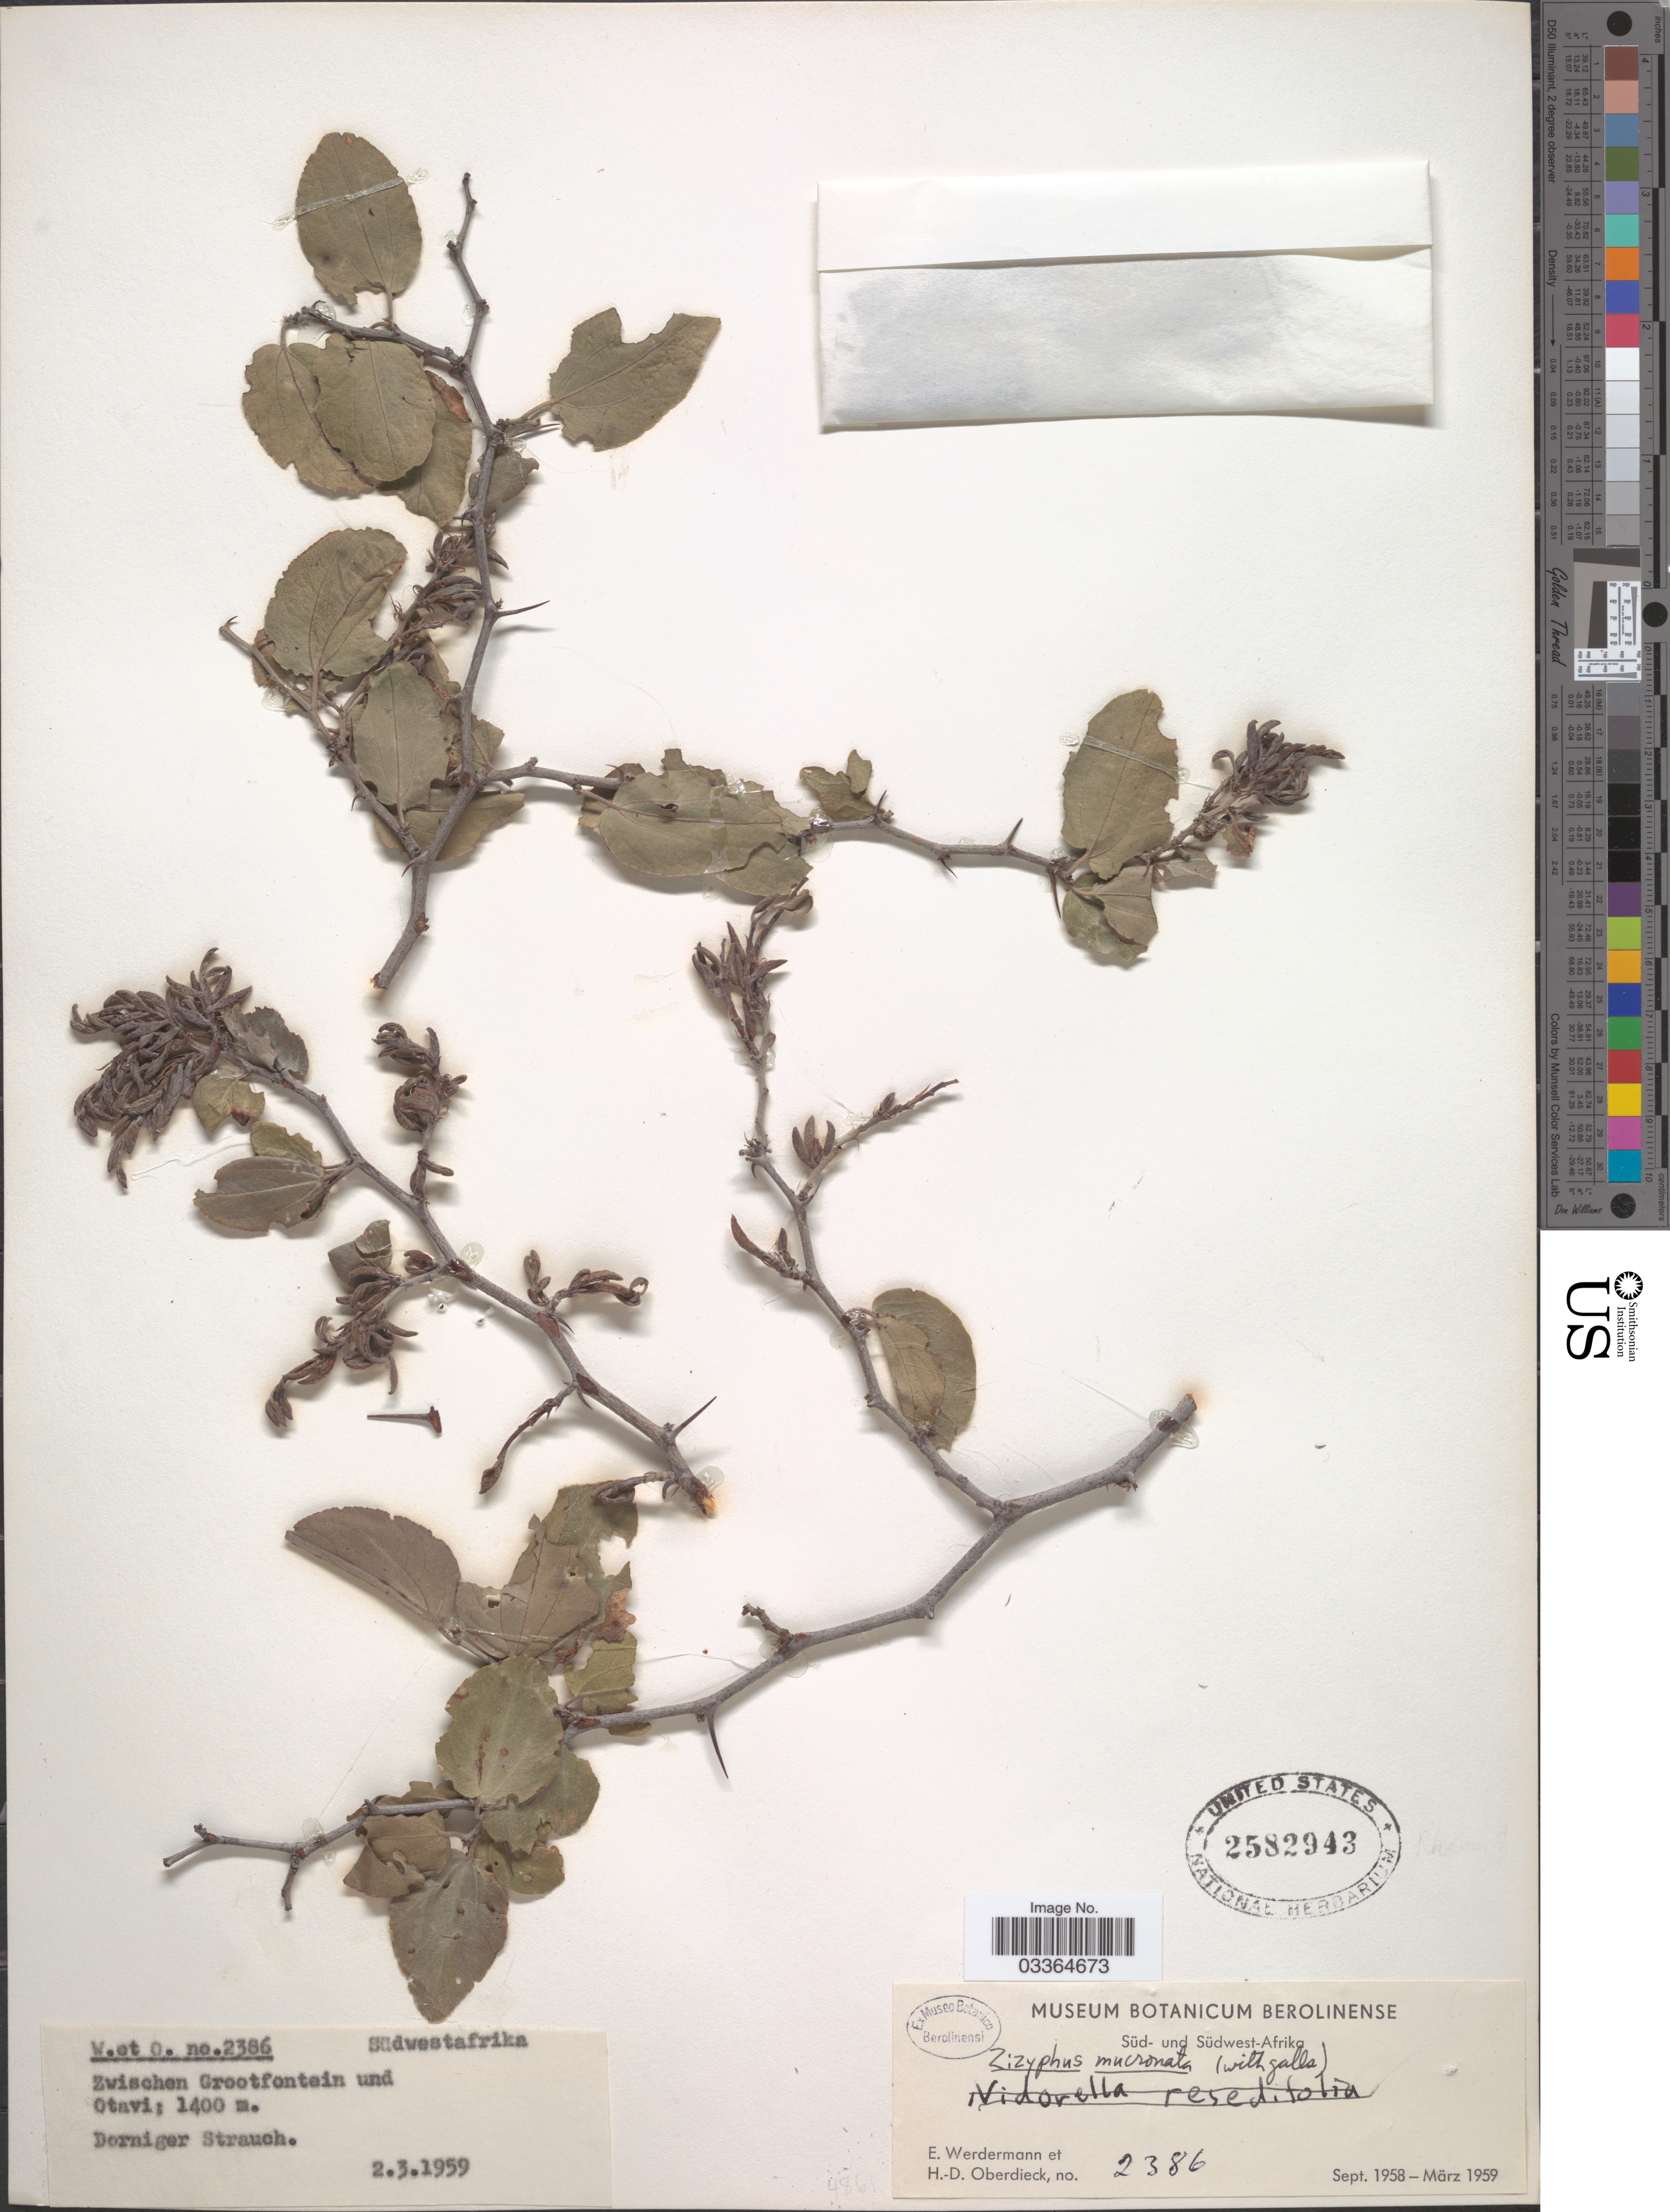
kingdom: Plantae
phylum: Tracheophyta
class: Magnoliopsida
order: Rosales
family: Rhamnaceae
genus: Ziziphus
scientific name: Ziziphus mucronata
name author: Willd.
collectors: E. Werdermann & H. Oberdieck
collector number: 2386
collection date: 1959-03-02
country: Namibia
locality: Südwestafrika. Zwischen Grootfontein und Otavi.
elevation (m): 1400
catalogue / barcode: US 2582943